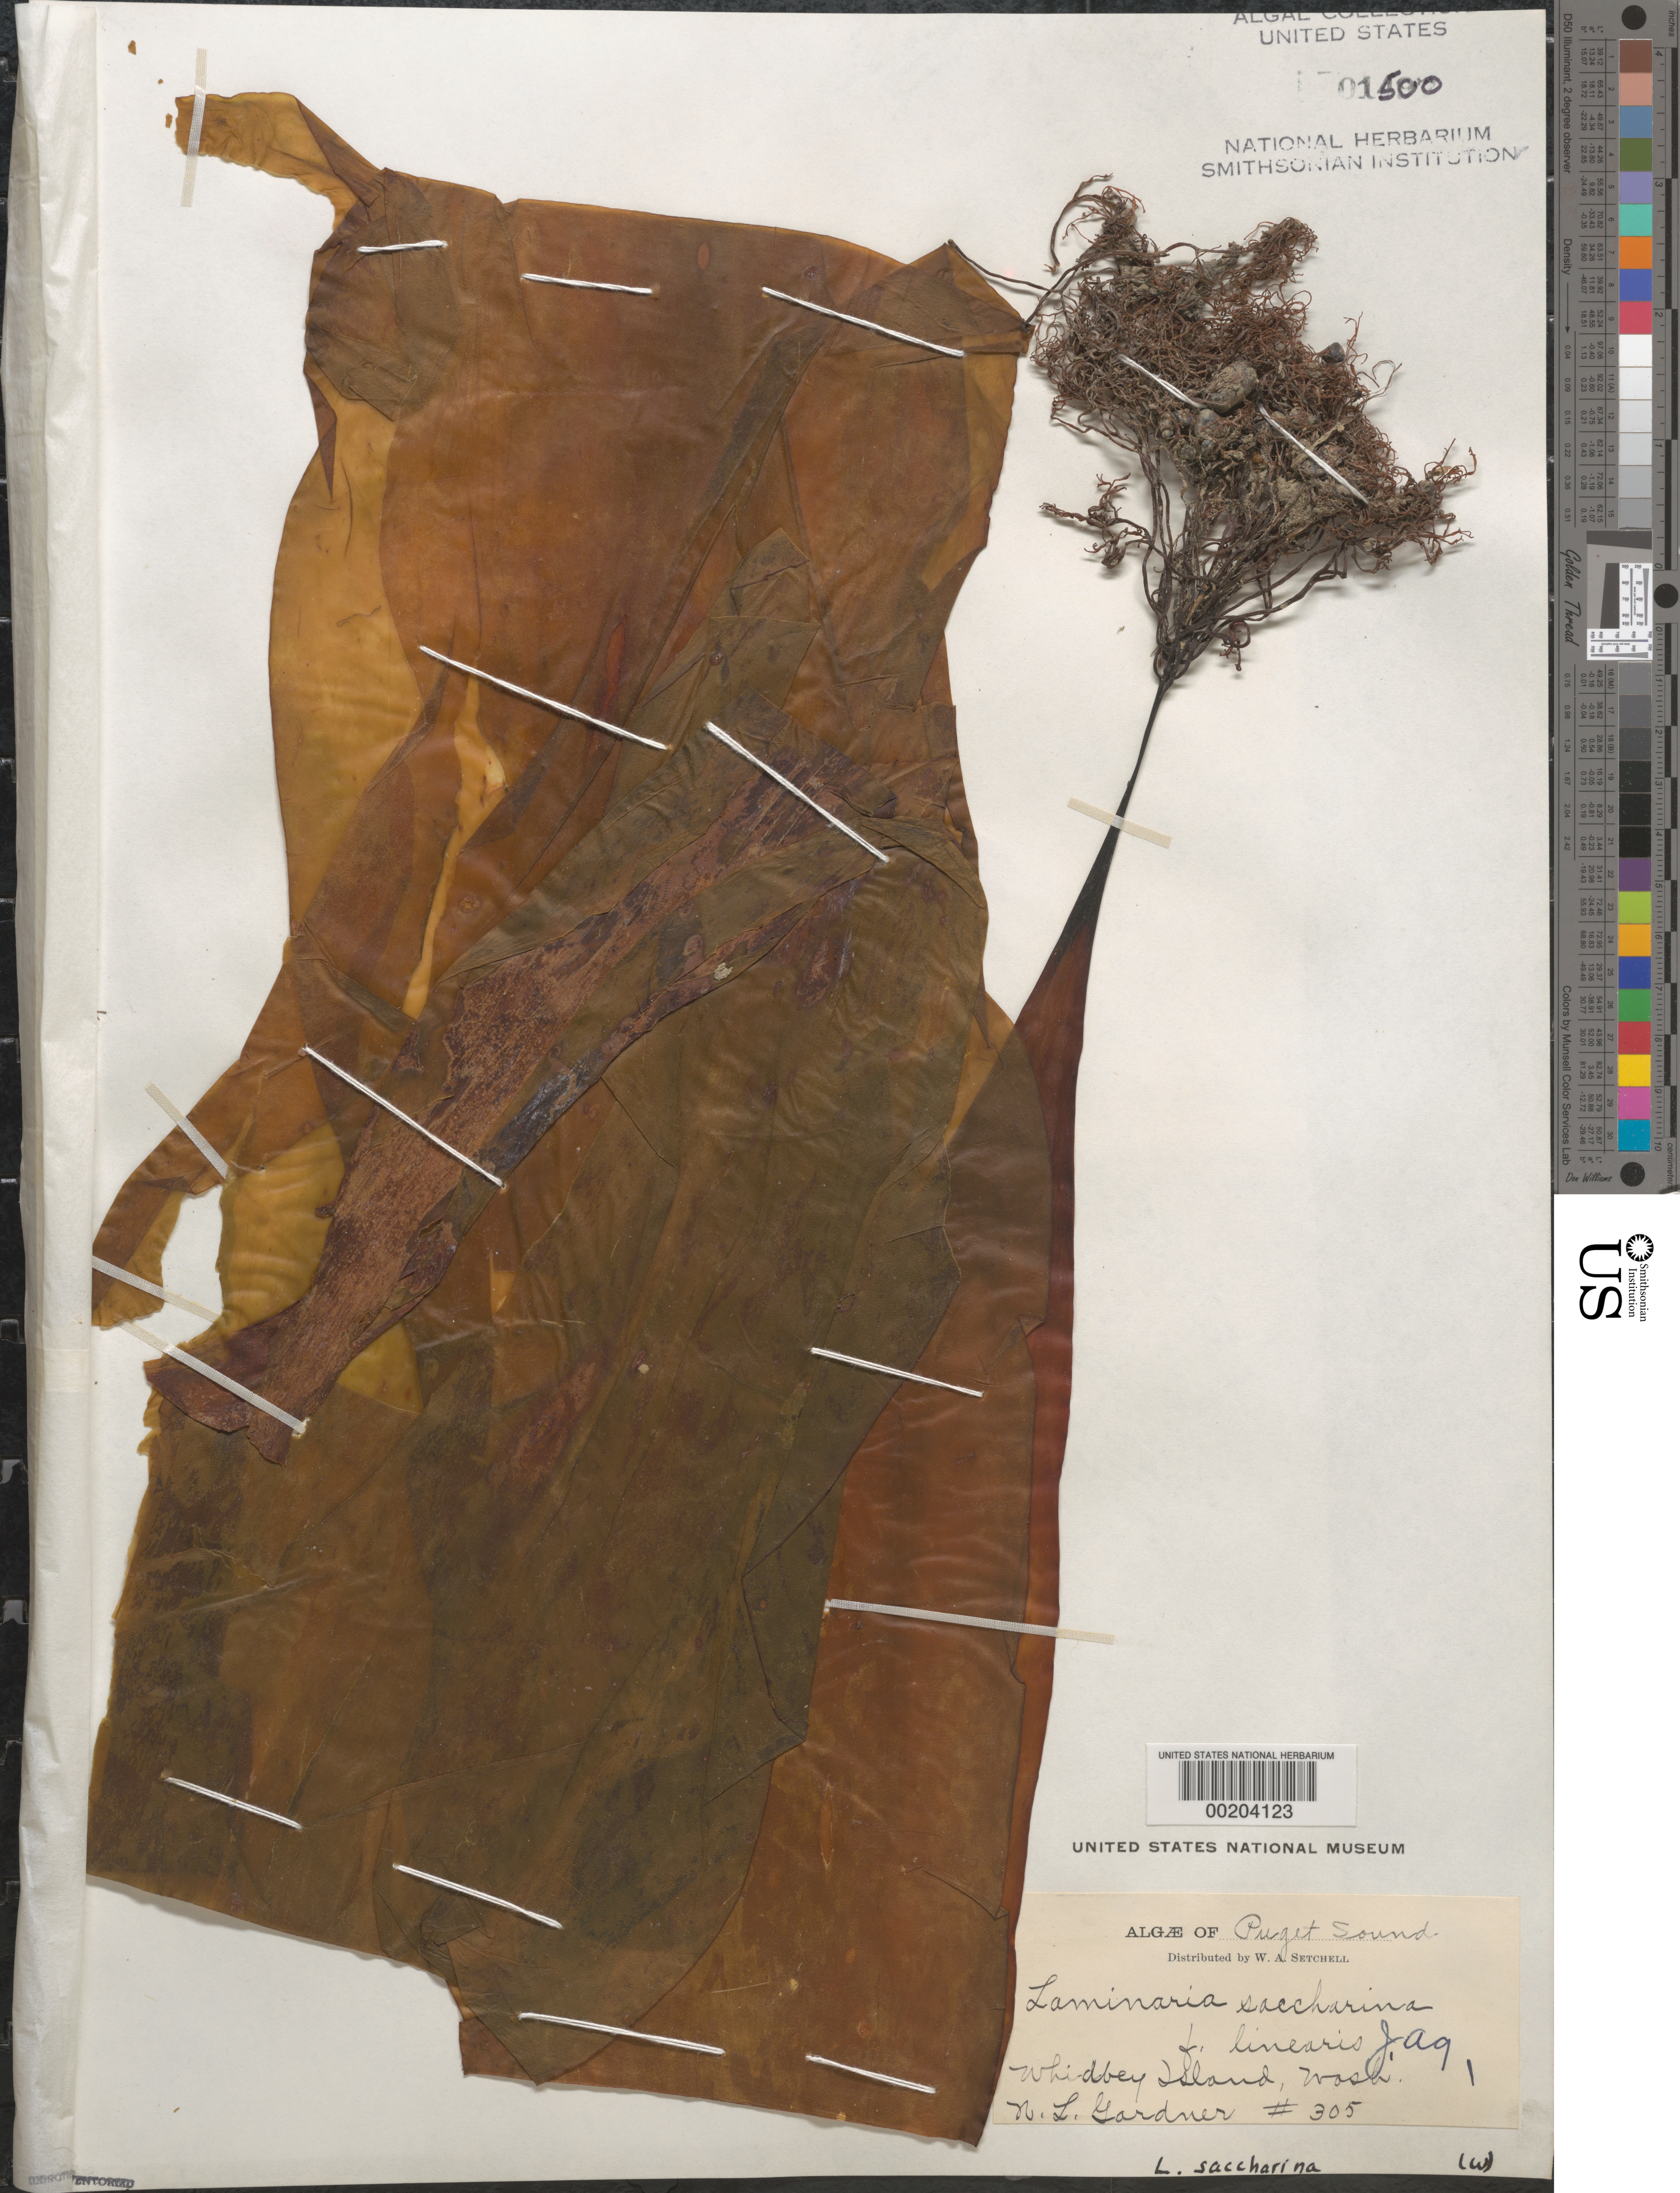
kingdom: Chromista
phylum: Ochrophyta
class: Phaeophyceae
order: Laminariales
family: Laminariaceae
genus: Saccharina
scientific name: Saccharina latissima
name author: C.E. Lane et al.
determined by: Algae name updating Project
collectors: N. Gardner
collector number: NLG 305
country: United States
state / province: Washington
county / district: Island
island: Whidbey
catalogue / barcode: US 1500